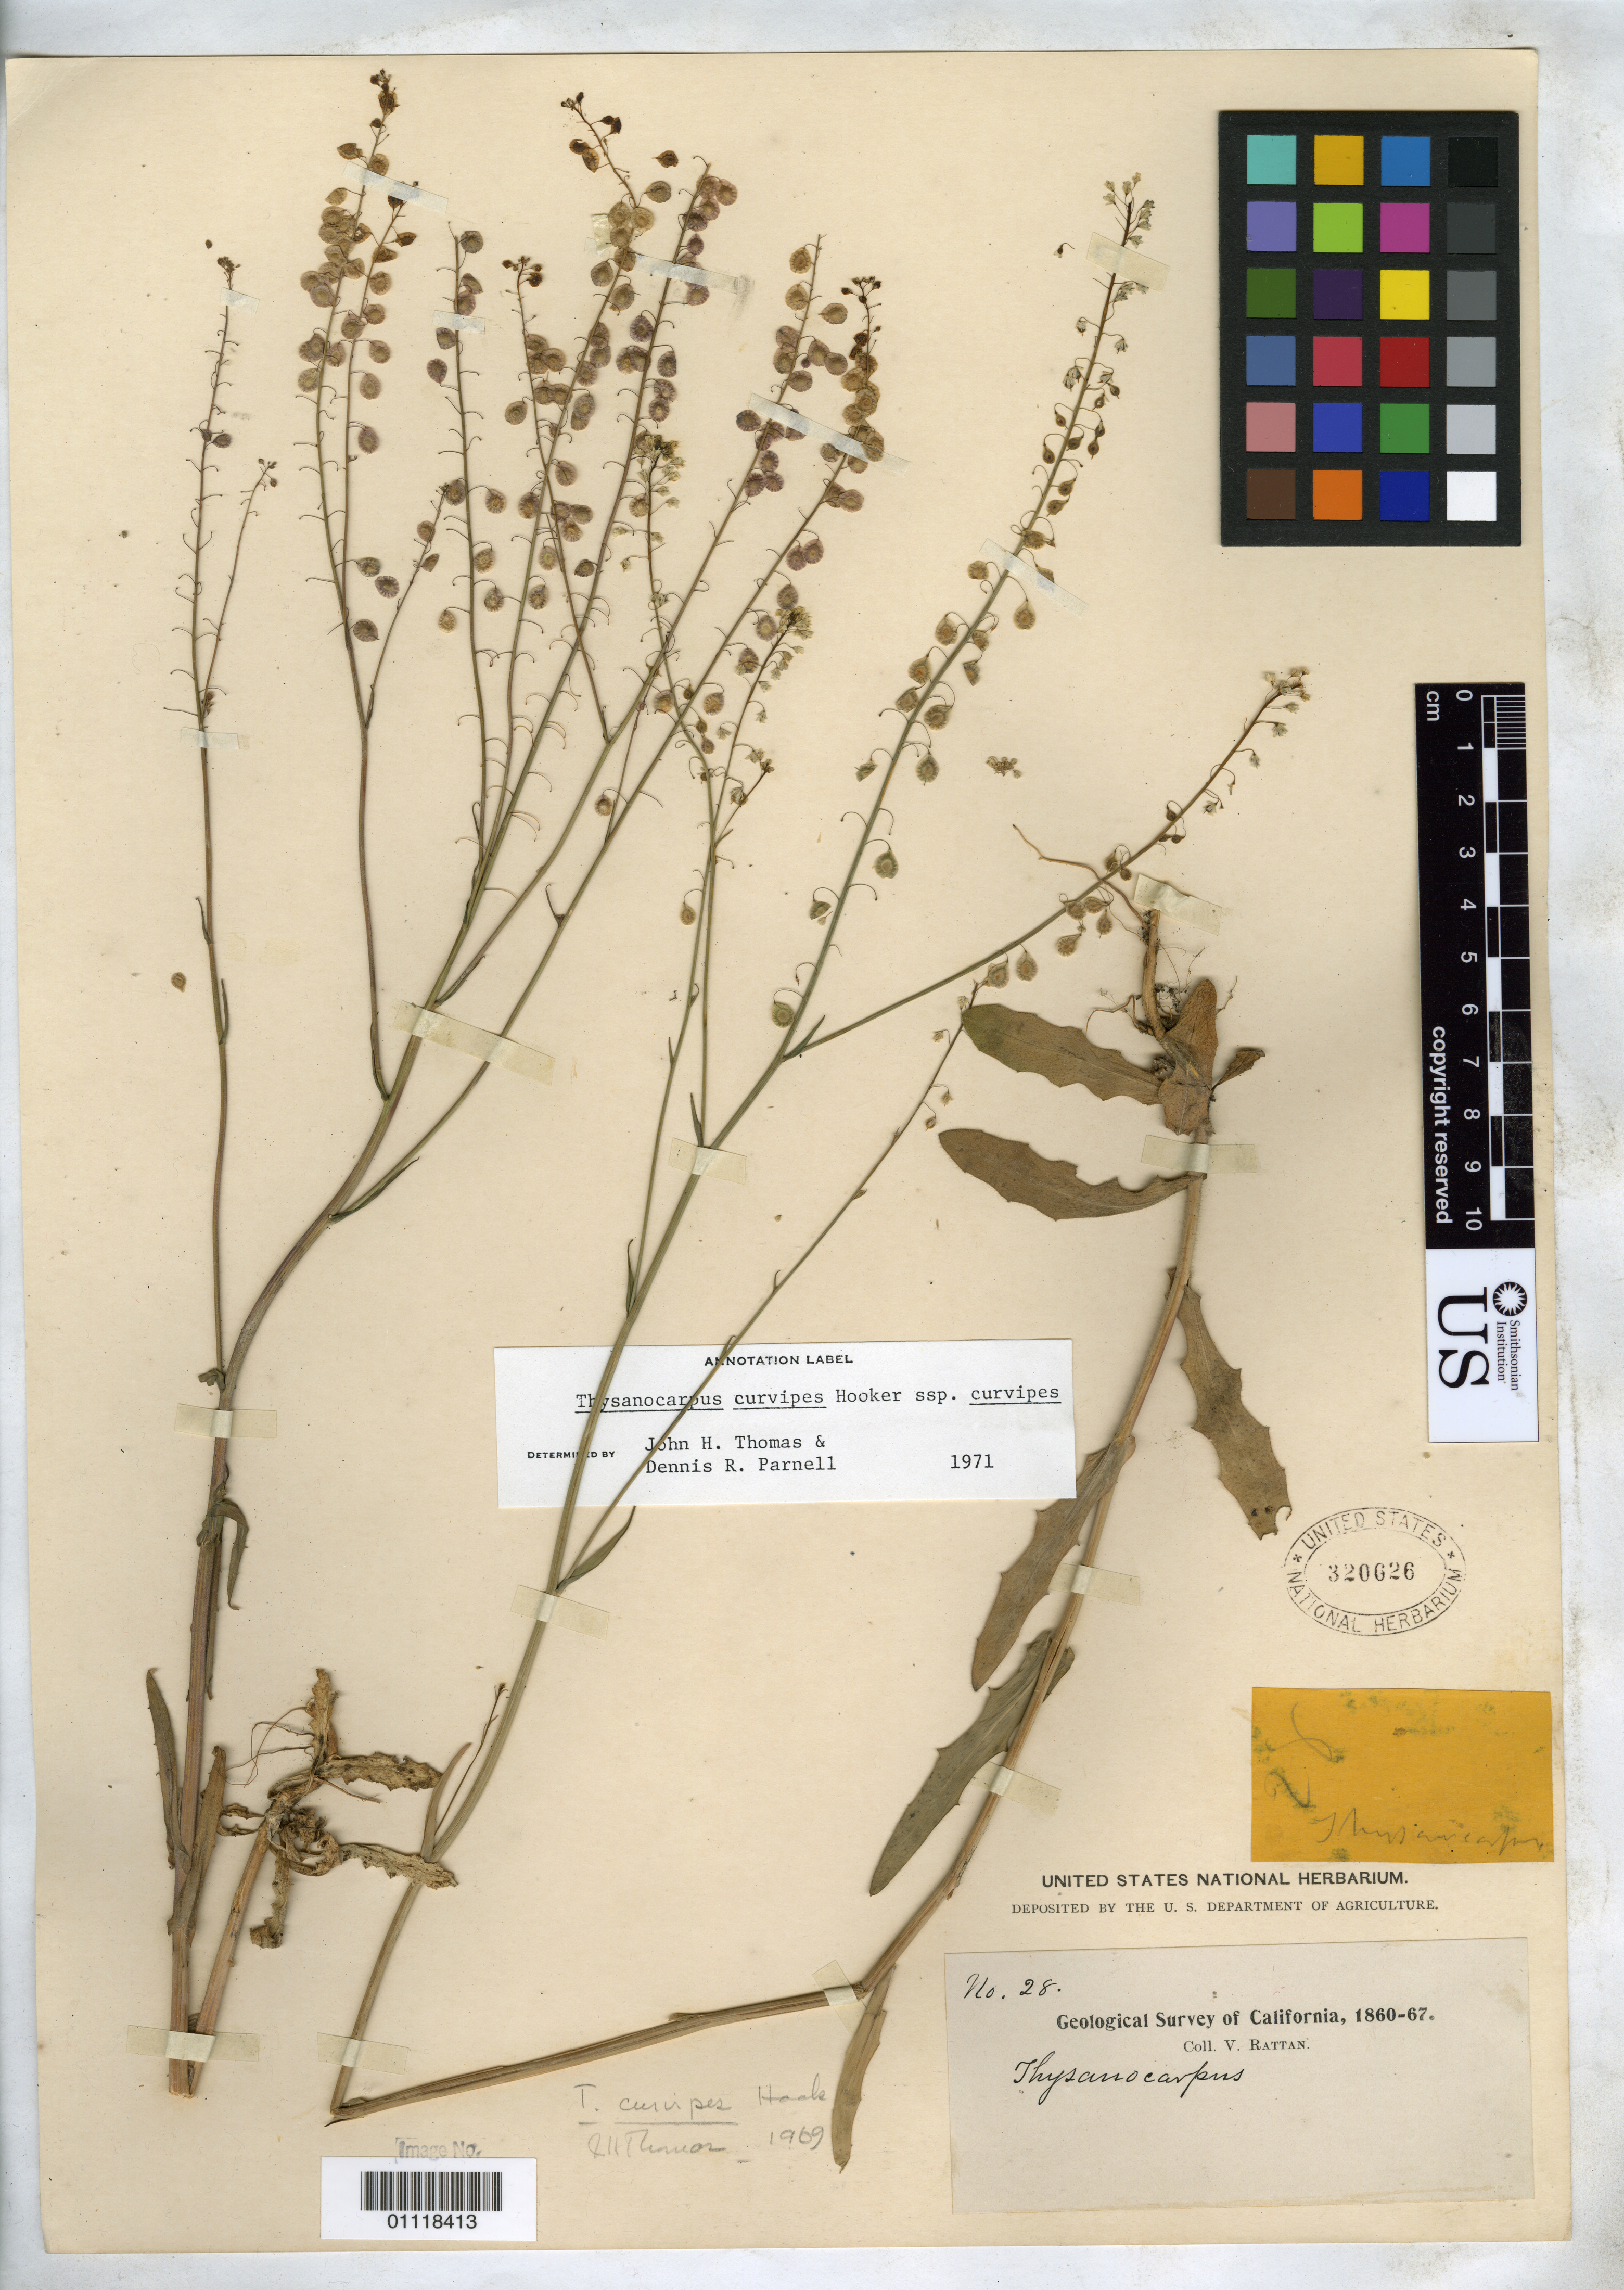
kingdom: Plantae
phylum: Tracheophyta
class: Magnoliopsida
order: Brassicales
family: Brassicaceae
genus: Thysanocarpus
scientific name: Thysanocarpus curvipes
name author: Hook.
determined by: Thomas, J. H.; Parnell, D. R.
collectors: V. Rattan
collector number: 28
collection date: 1860/1867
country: United States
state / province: California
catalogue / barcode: US 320626